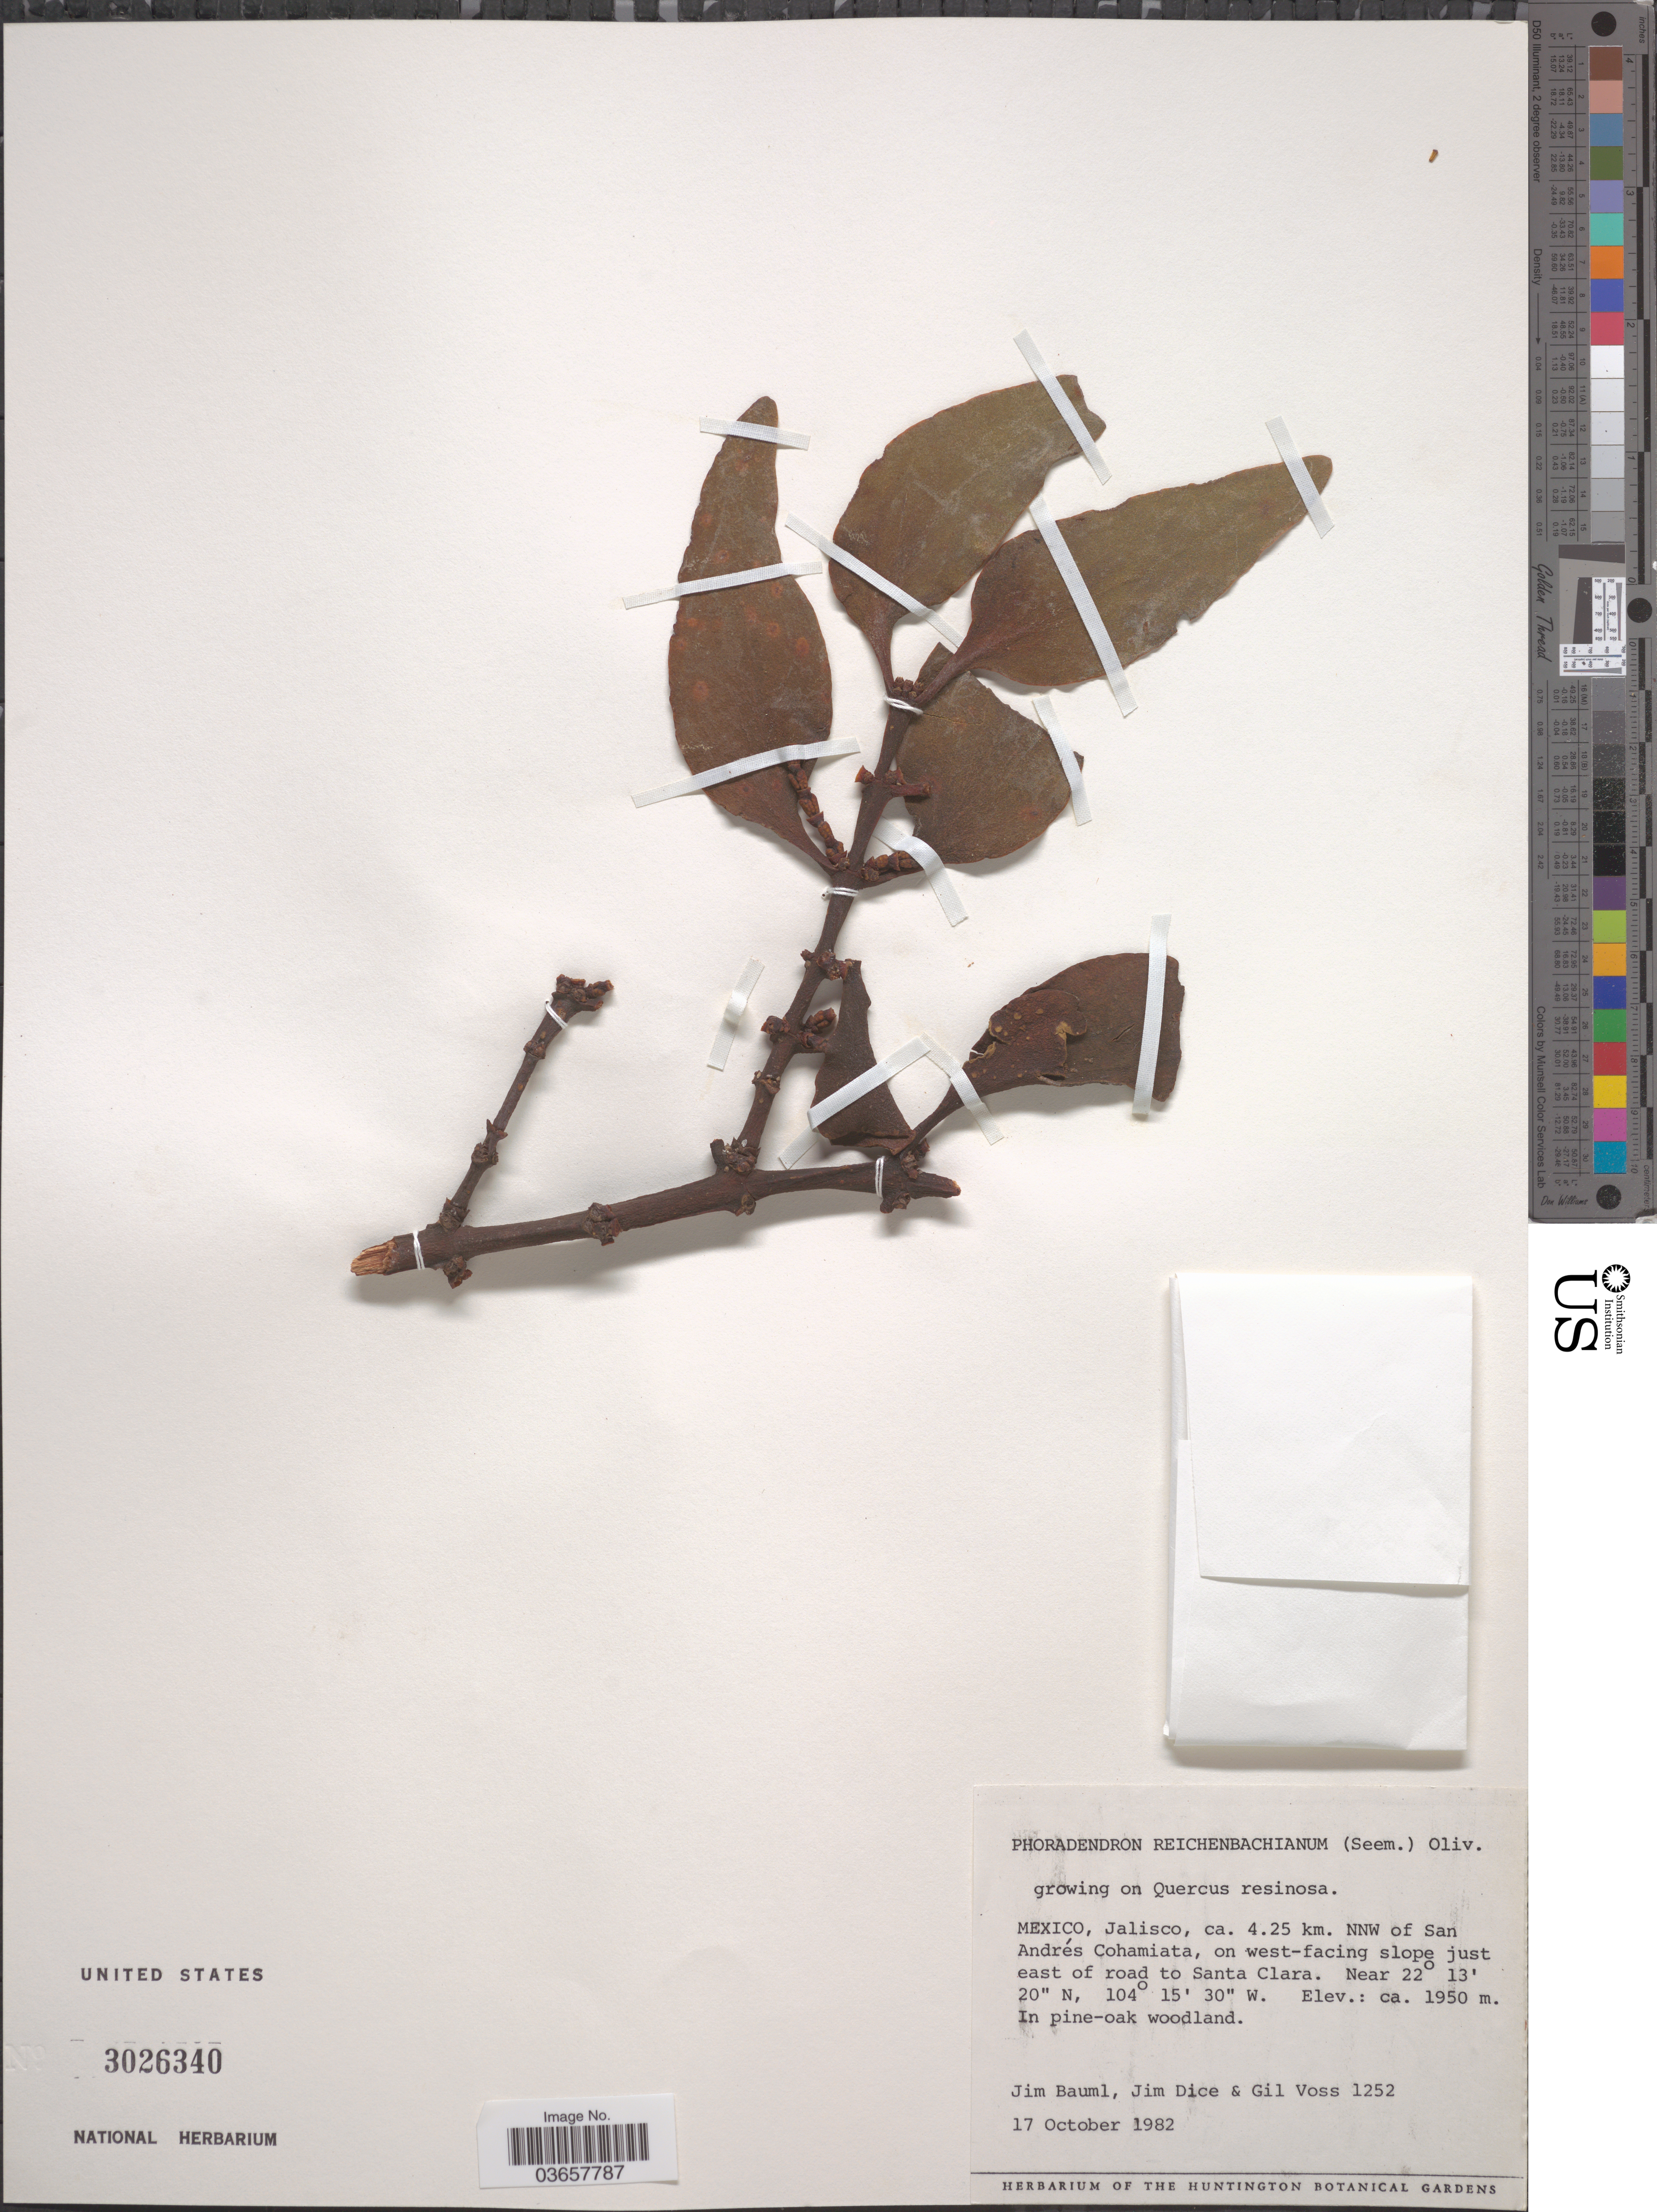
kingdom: Plantae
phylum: Tracheophyta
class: Magnoliopsida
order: Santalales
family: Viscaceae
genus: Phoradendron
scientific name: Phoradendron reichenbachianum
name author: (Seem.) Oliv.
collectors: J. Bauml, J. Dice & G. Voss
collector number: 1252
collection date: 1982-10-17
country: Mexico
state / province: Jalisco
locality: Ca. 4.25 km. NNW of San Andrés Cohamiata, on west-facing slope just east of road to Santa Clara.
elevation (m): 1950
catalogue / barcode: US 3026340